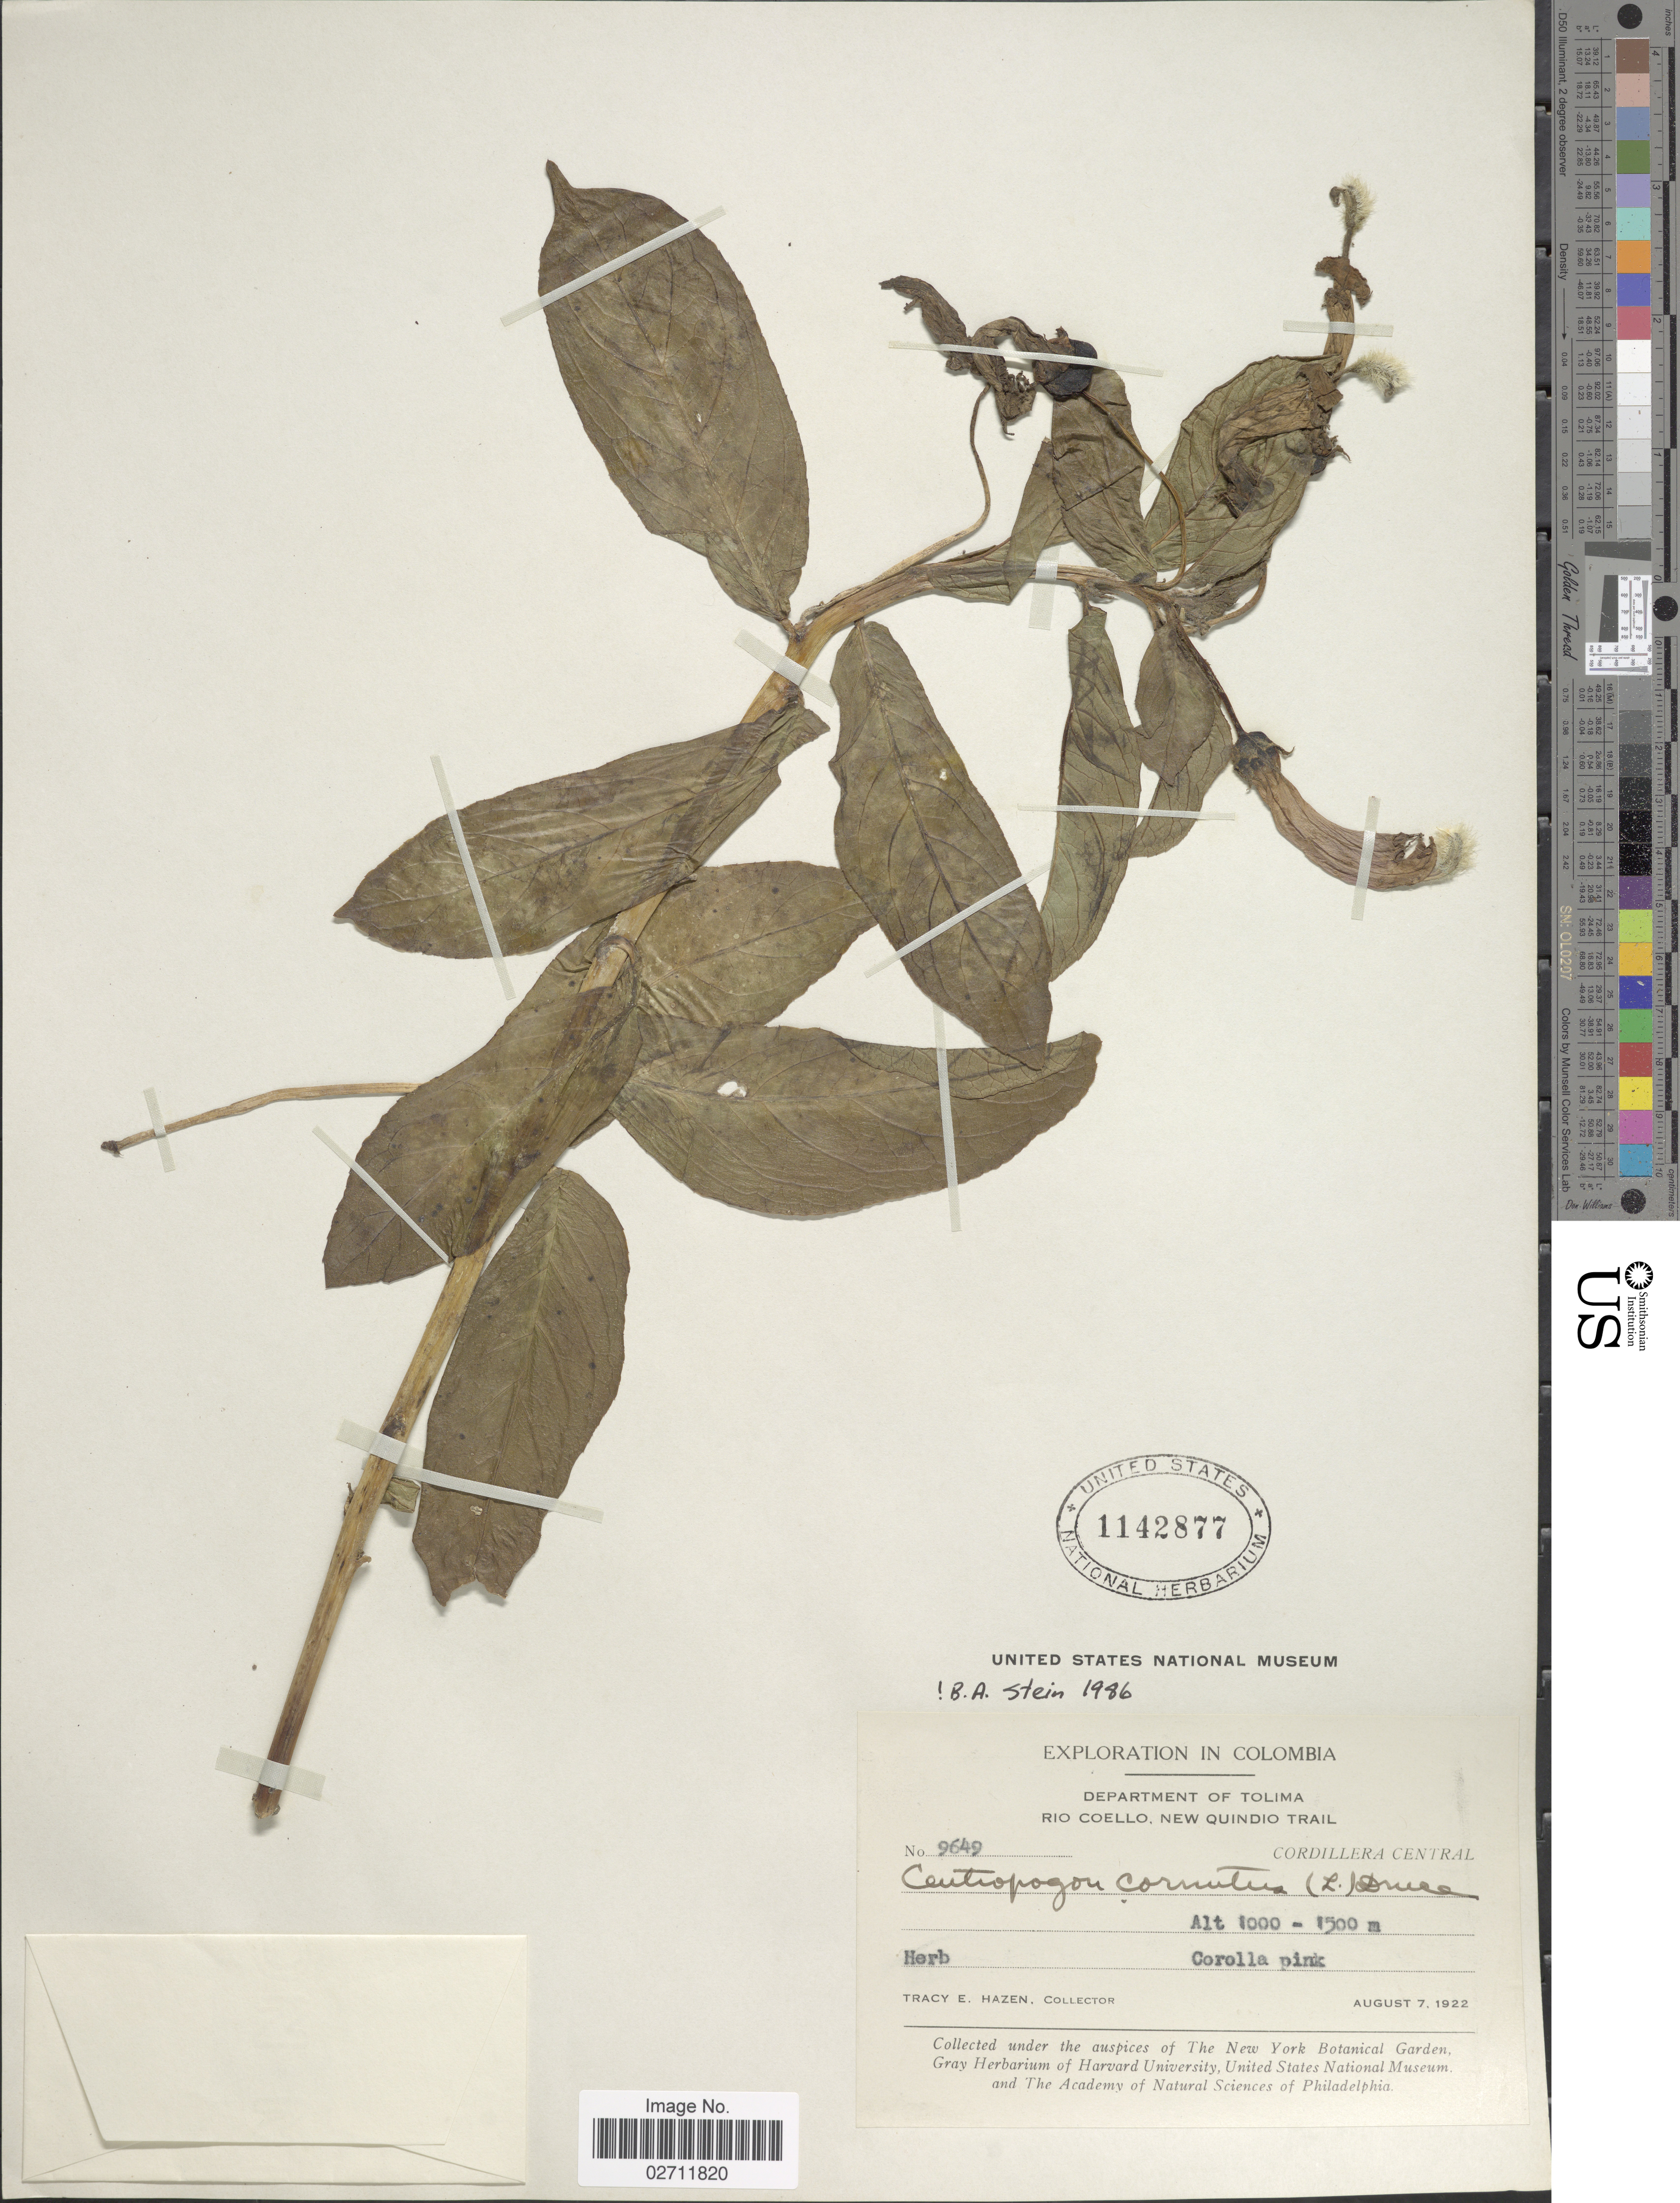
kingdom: Plantae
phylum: Tracheophyta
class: Magnoliopsida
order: Asterales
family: Campanulaceae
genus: Centropogon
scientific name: Centropogon cornutus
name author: (L.) Druce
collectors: T. E. Hazen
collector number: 9649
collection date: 1922-08-07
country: Colombia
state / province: Tolima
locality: Rio Coello, New Quindio Trail, Cordillera Central.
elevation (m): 1000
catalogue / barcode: US 1142877